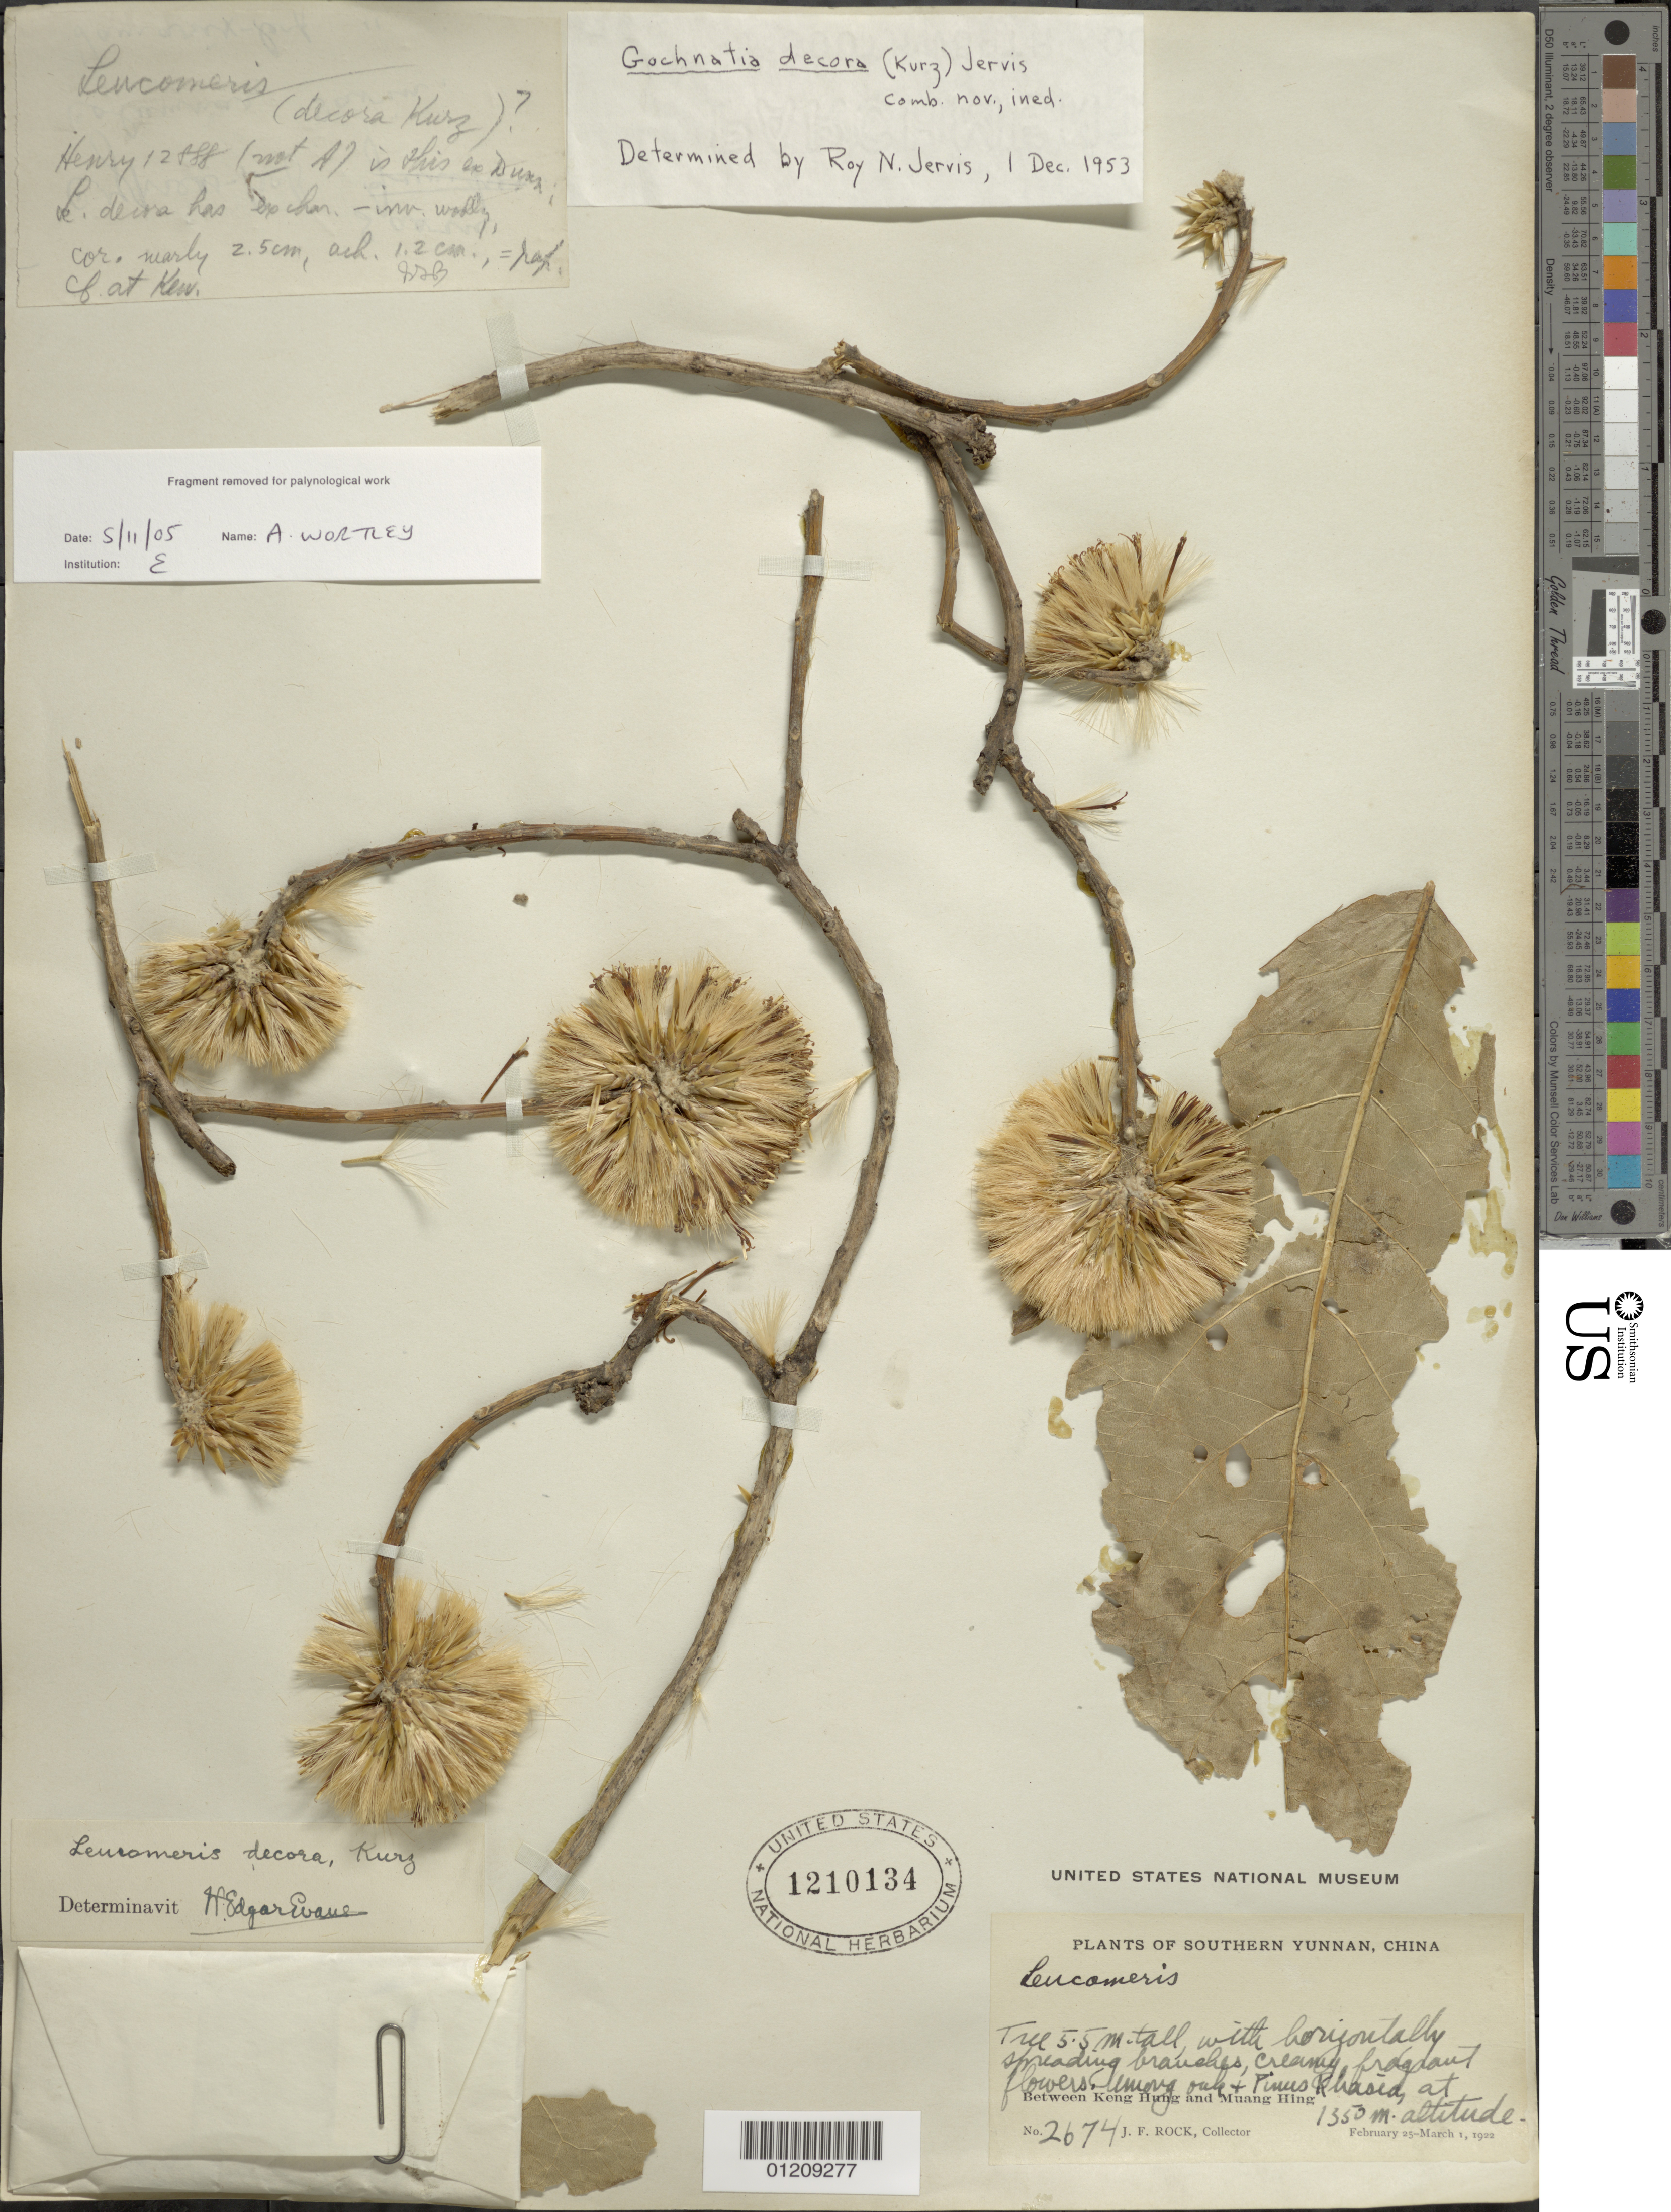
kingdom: Plantae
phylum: Tracheophyta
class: Magnoliopsida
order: Asterales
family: Asteraceae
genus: Leucomeris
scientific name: Leucomeris decora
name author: Kurz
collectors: J. Rock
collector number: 2674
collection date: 1922-02-25/1922-03-01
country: China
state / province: Yunnan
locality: Between Keng Hung and Muang Hing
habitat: among oak and Pinus Khasid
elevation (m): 1350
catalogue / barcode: US 1210134